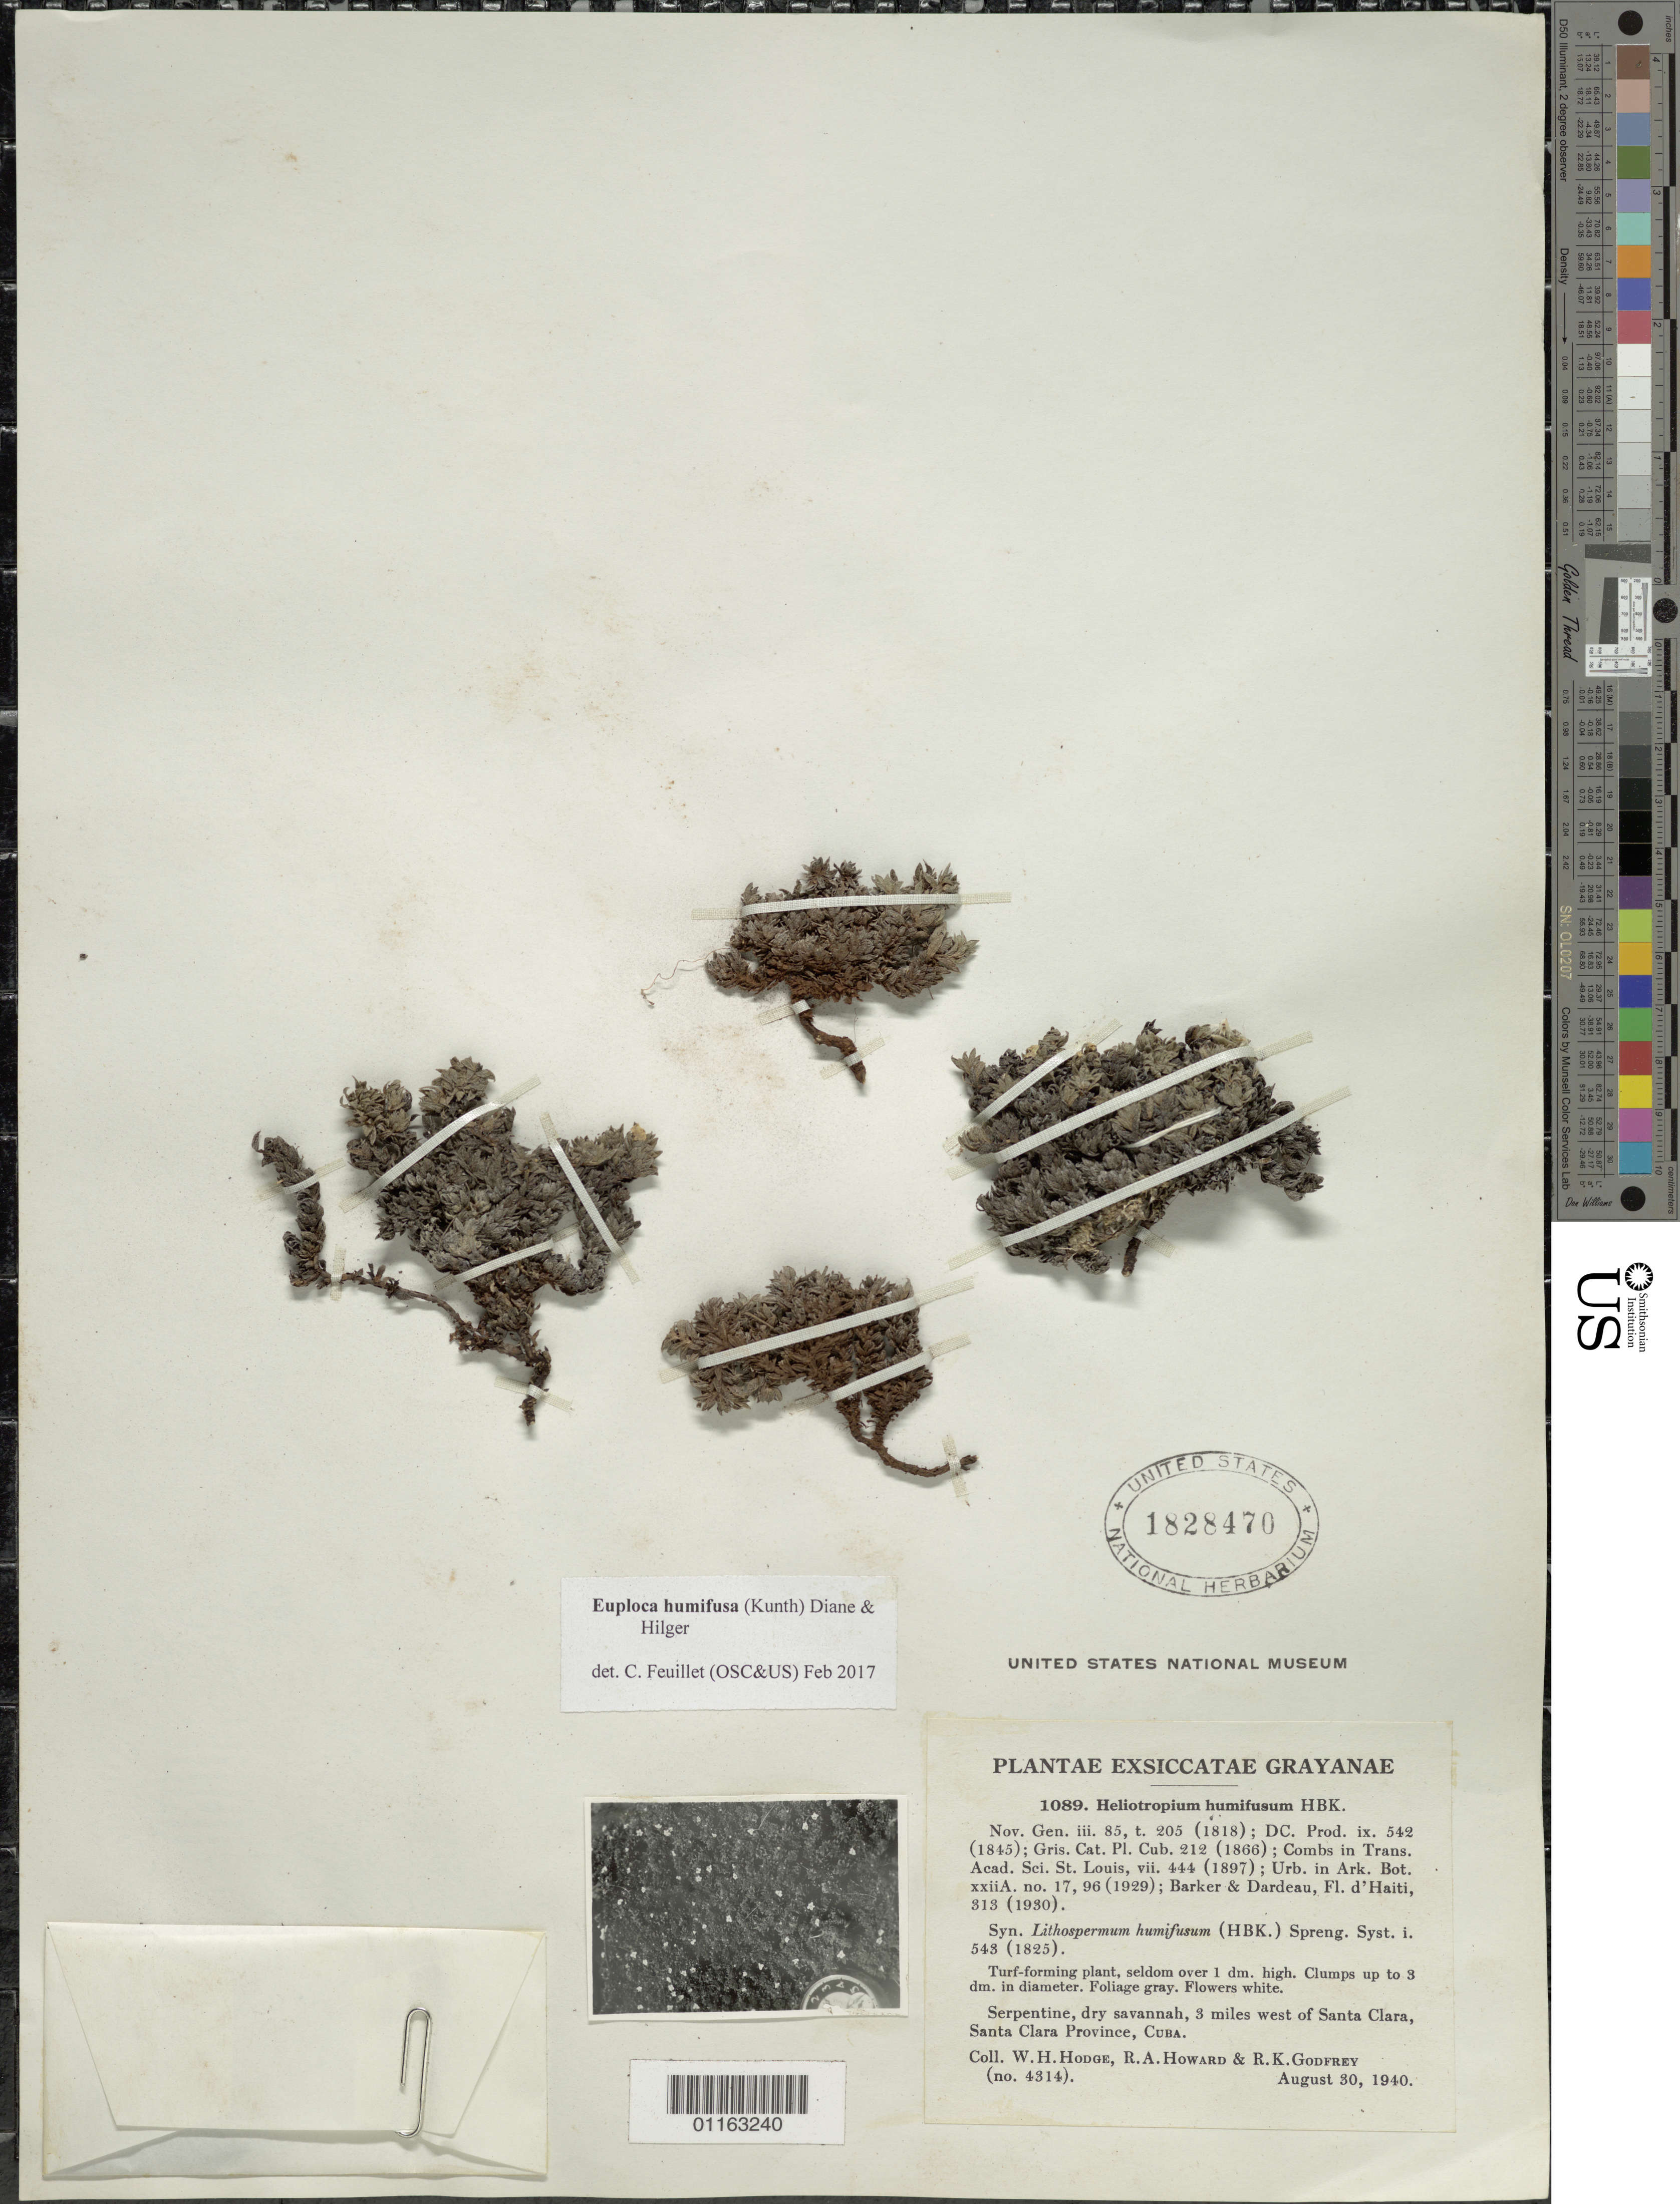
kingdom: Plantae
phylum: Tracheophyta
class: Magnoliopsida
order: Boraginales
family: Heliotropiaceae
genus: Euploca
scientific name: Euploca humifusa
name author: (Kunth) Diane & Hilger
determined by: Feuillet, C.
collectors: W. Hodge, R. A. Howard & R. K. Godfrey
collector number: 4314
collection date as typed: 30 Aug 1940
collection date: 1940-08-30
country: Cuba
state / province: Villa Clara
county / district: Santa Clara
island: Cuba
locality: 3 mi. W of Santa Clara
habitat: Serpentine dry savanna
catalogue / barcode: US 1828470